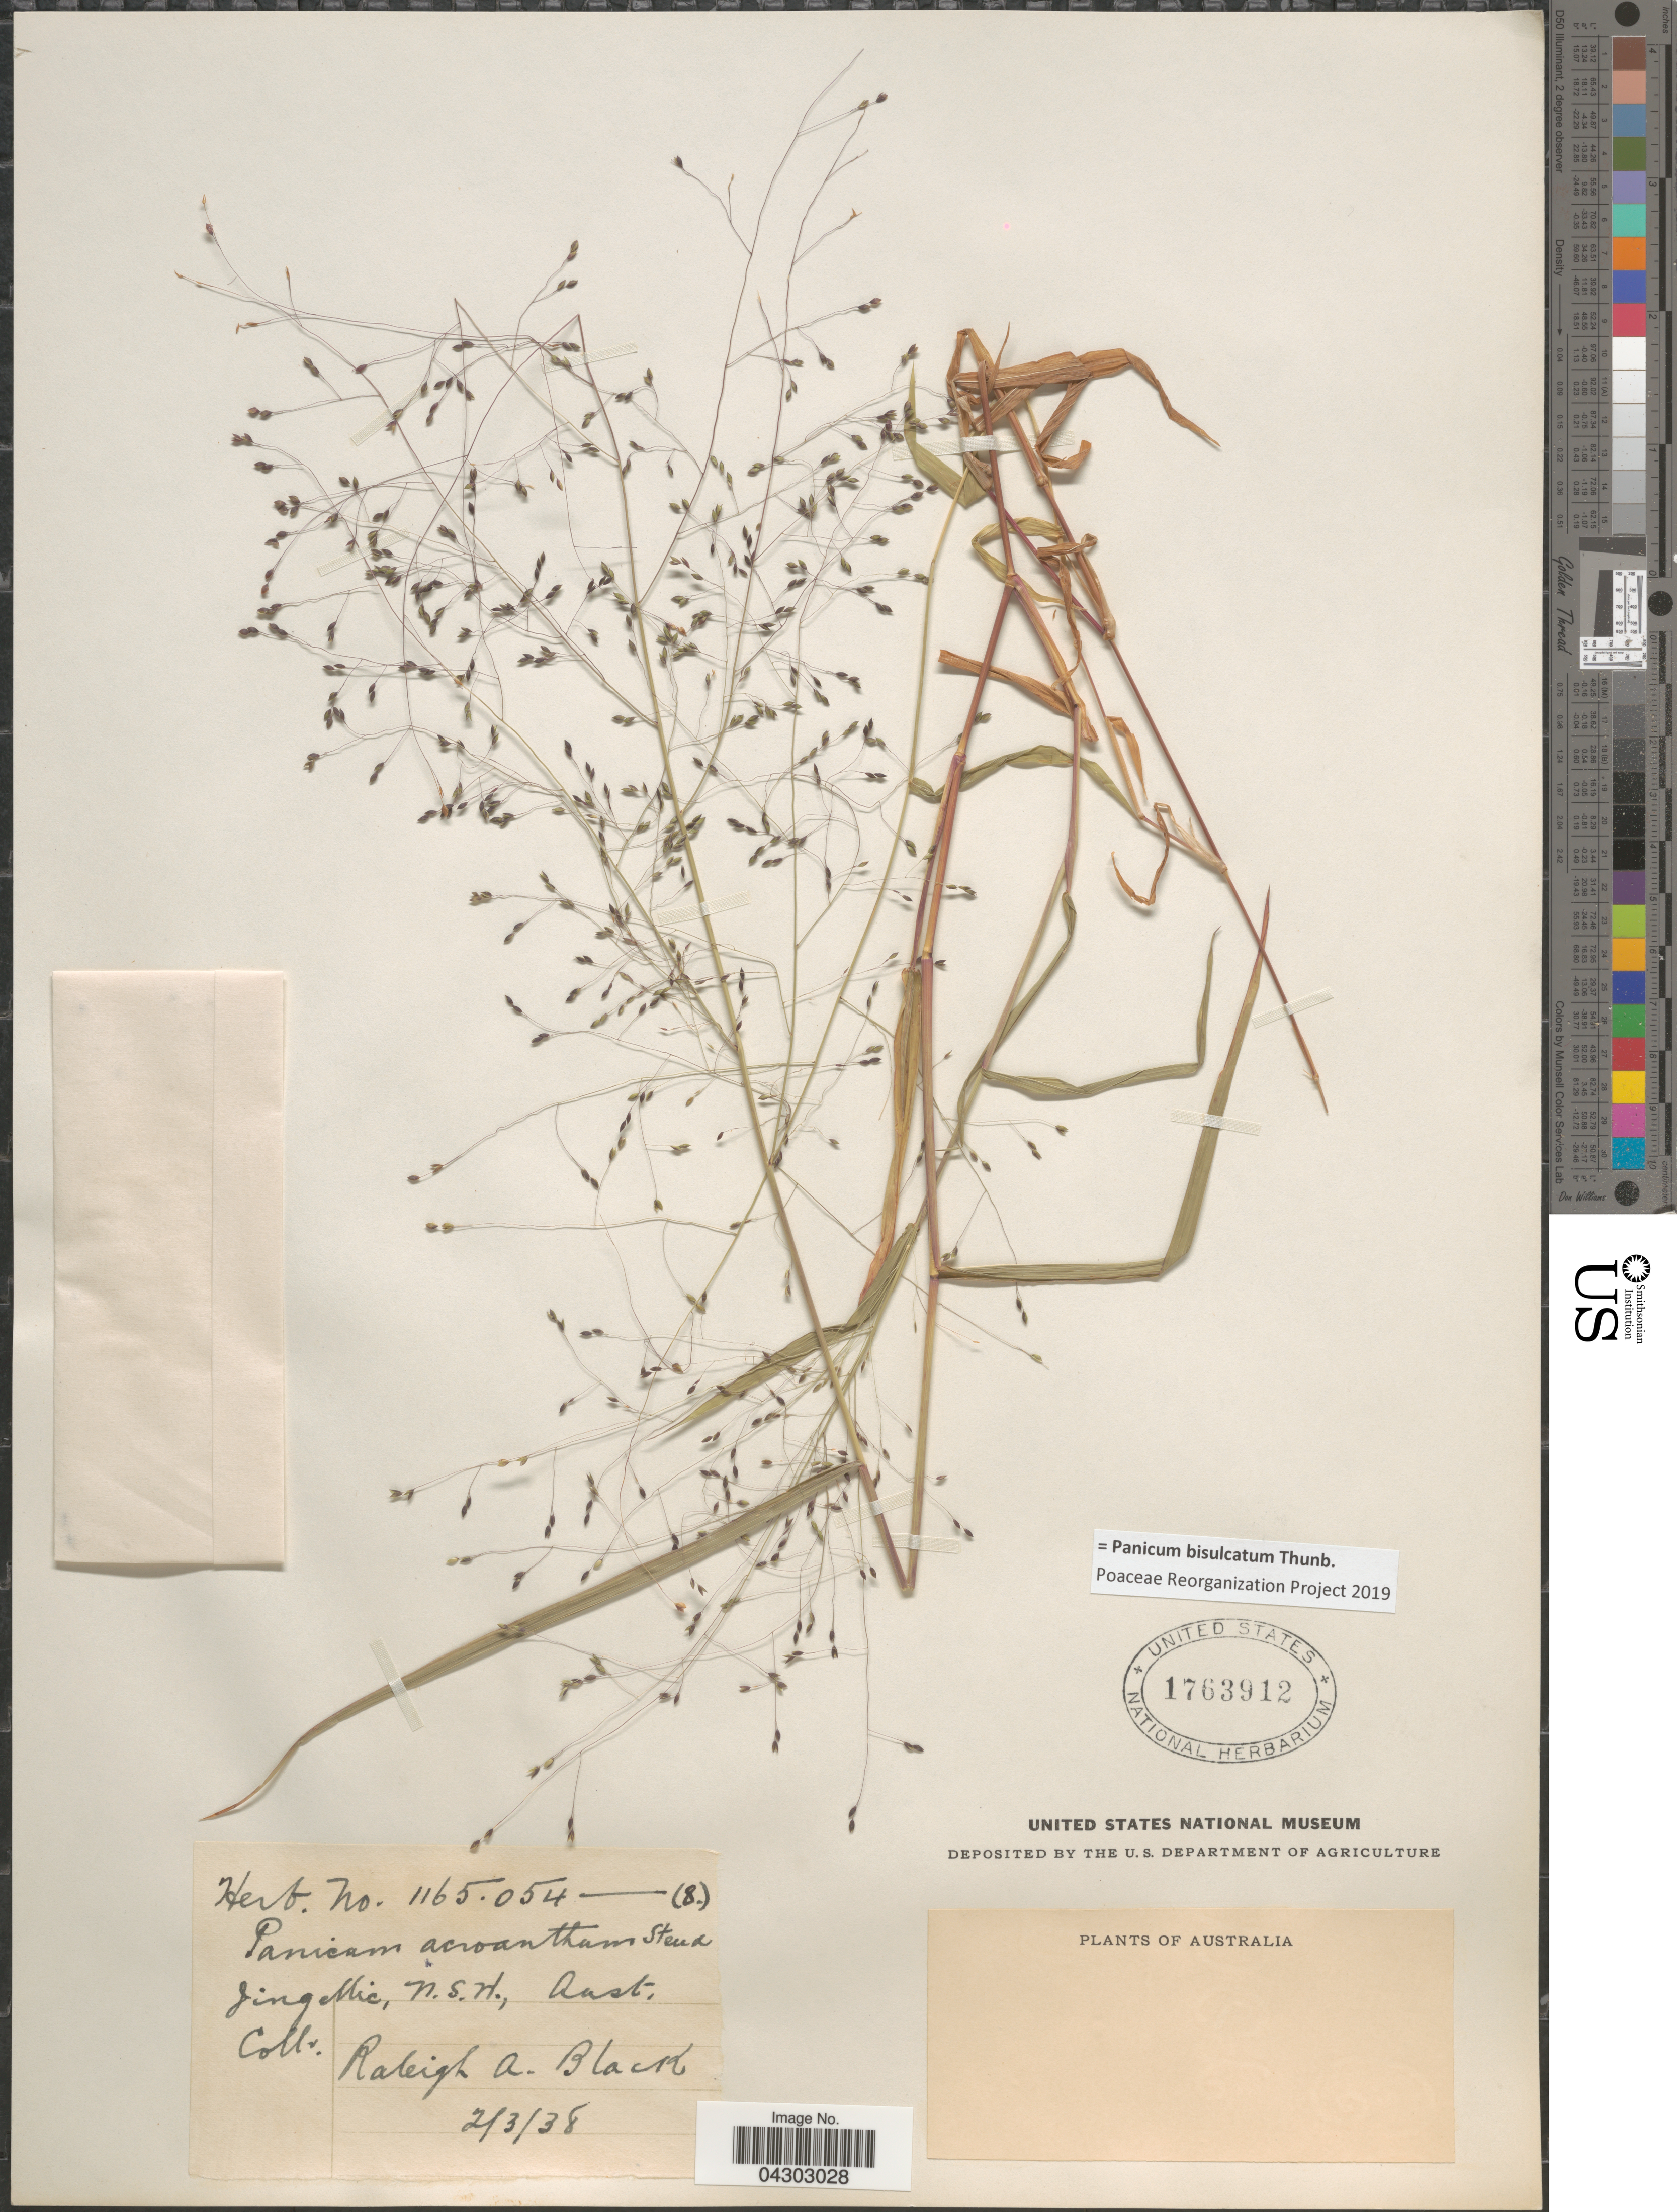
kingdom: Plantae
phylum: Tracheophyta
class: Liliopsida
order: Poales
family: Poaceae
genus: Panicum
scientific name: Panicum bisulcatum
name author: Thunb.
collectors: R. A. Black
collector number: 1165.054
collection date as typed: Transcribed d/m/y: 2/3/38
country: Australia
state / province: New South Wales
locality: Jingllic.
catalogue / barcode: US 1763912